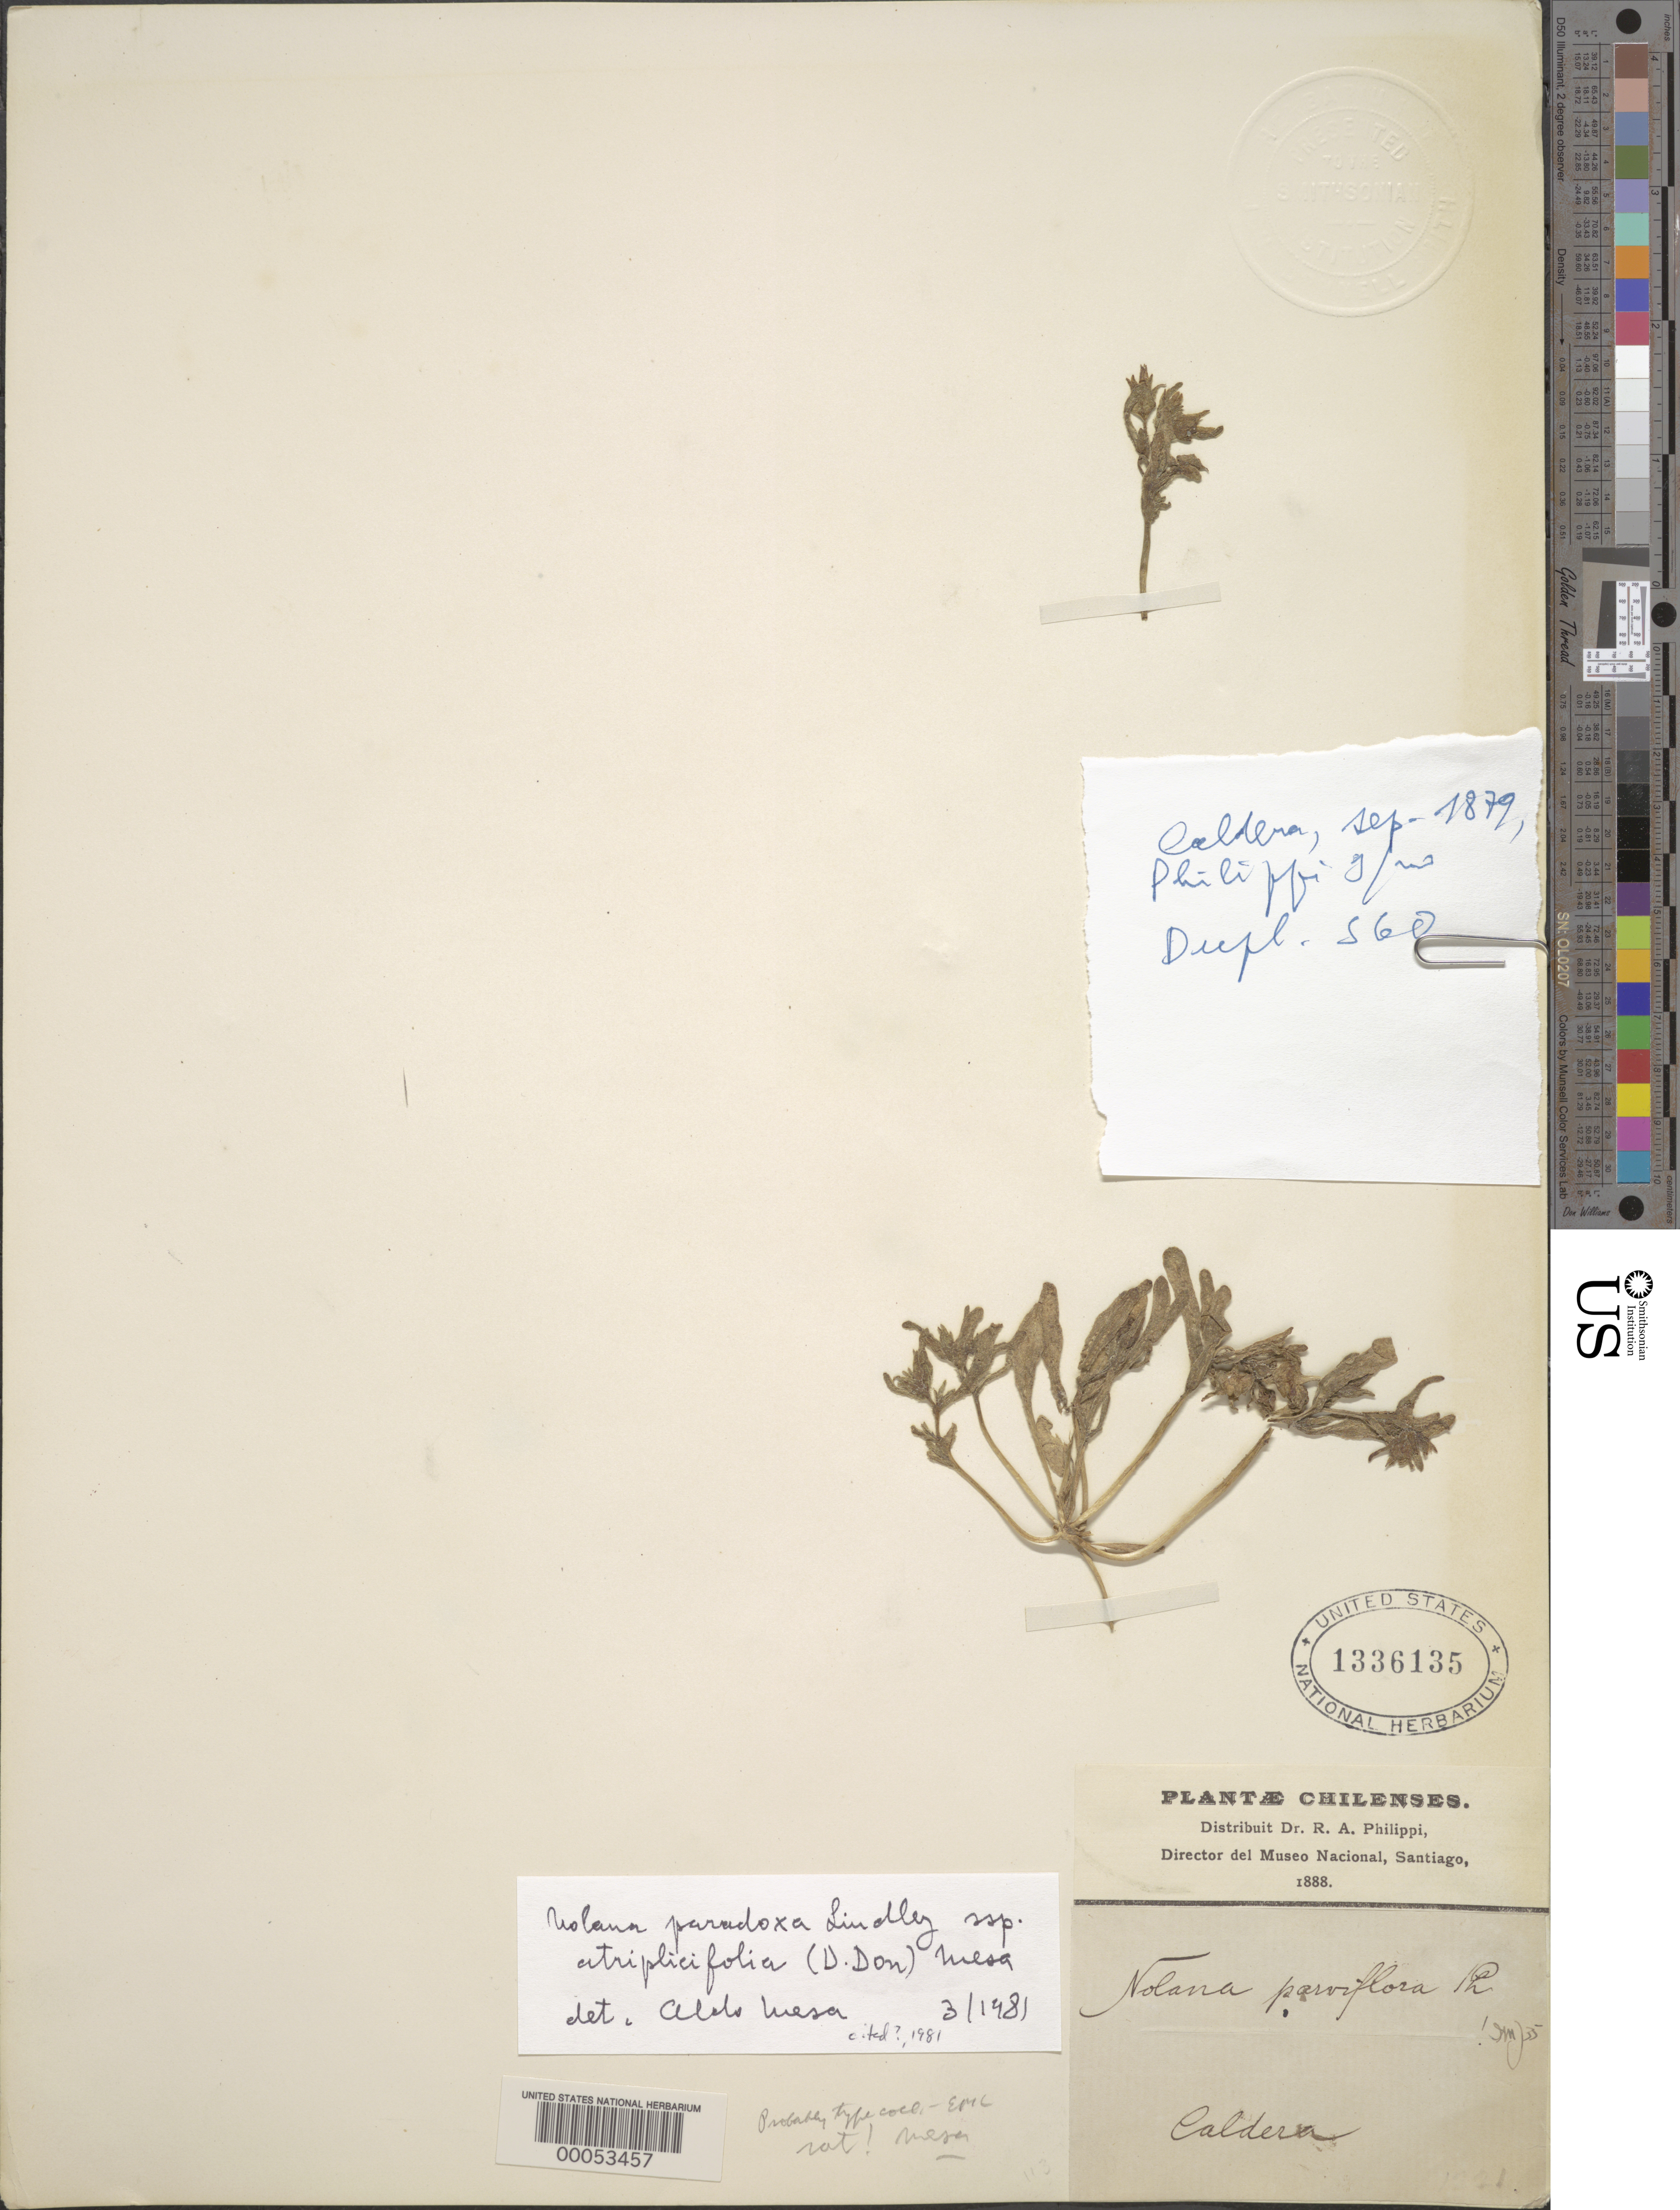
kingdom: Plantae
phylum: Tracheophyta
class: Magnoliopsida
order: Solanales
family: Solanaceae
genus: Nolana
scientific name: Nolana paradoxa subsp. atriplicifolia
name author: (Reider) Mesa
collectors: R. A. Philippi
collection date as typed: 1888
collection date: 1888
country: Chile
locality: Caldera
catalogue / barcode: US 1336135